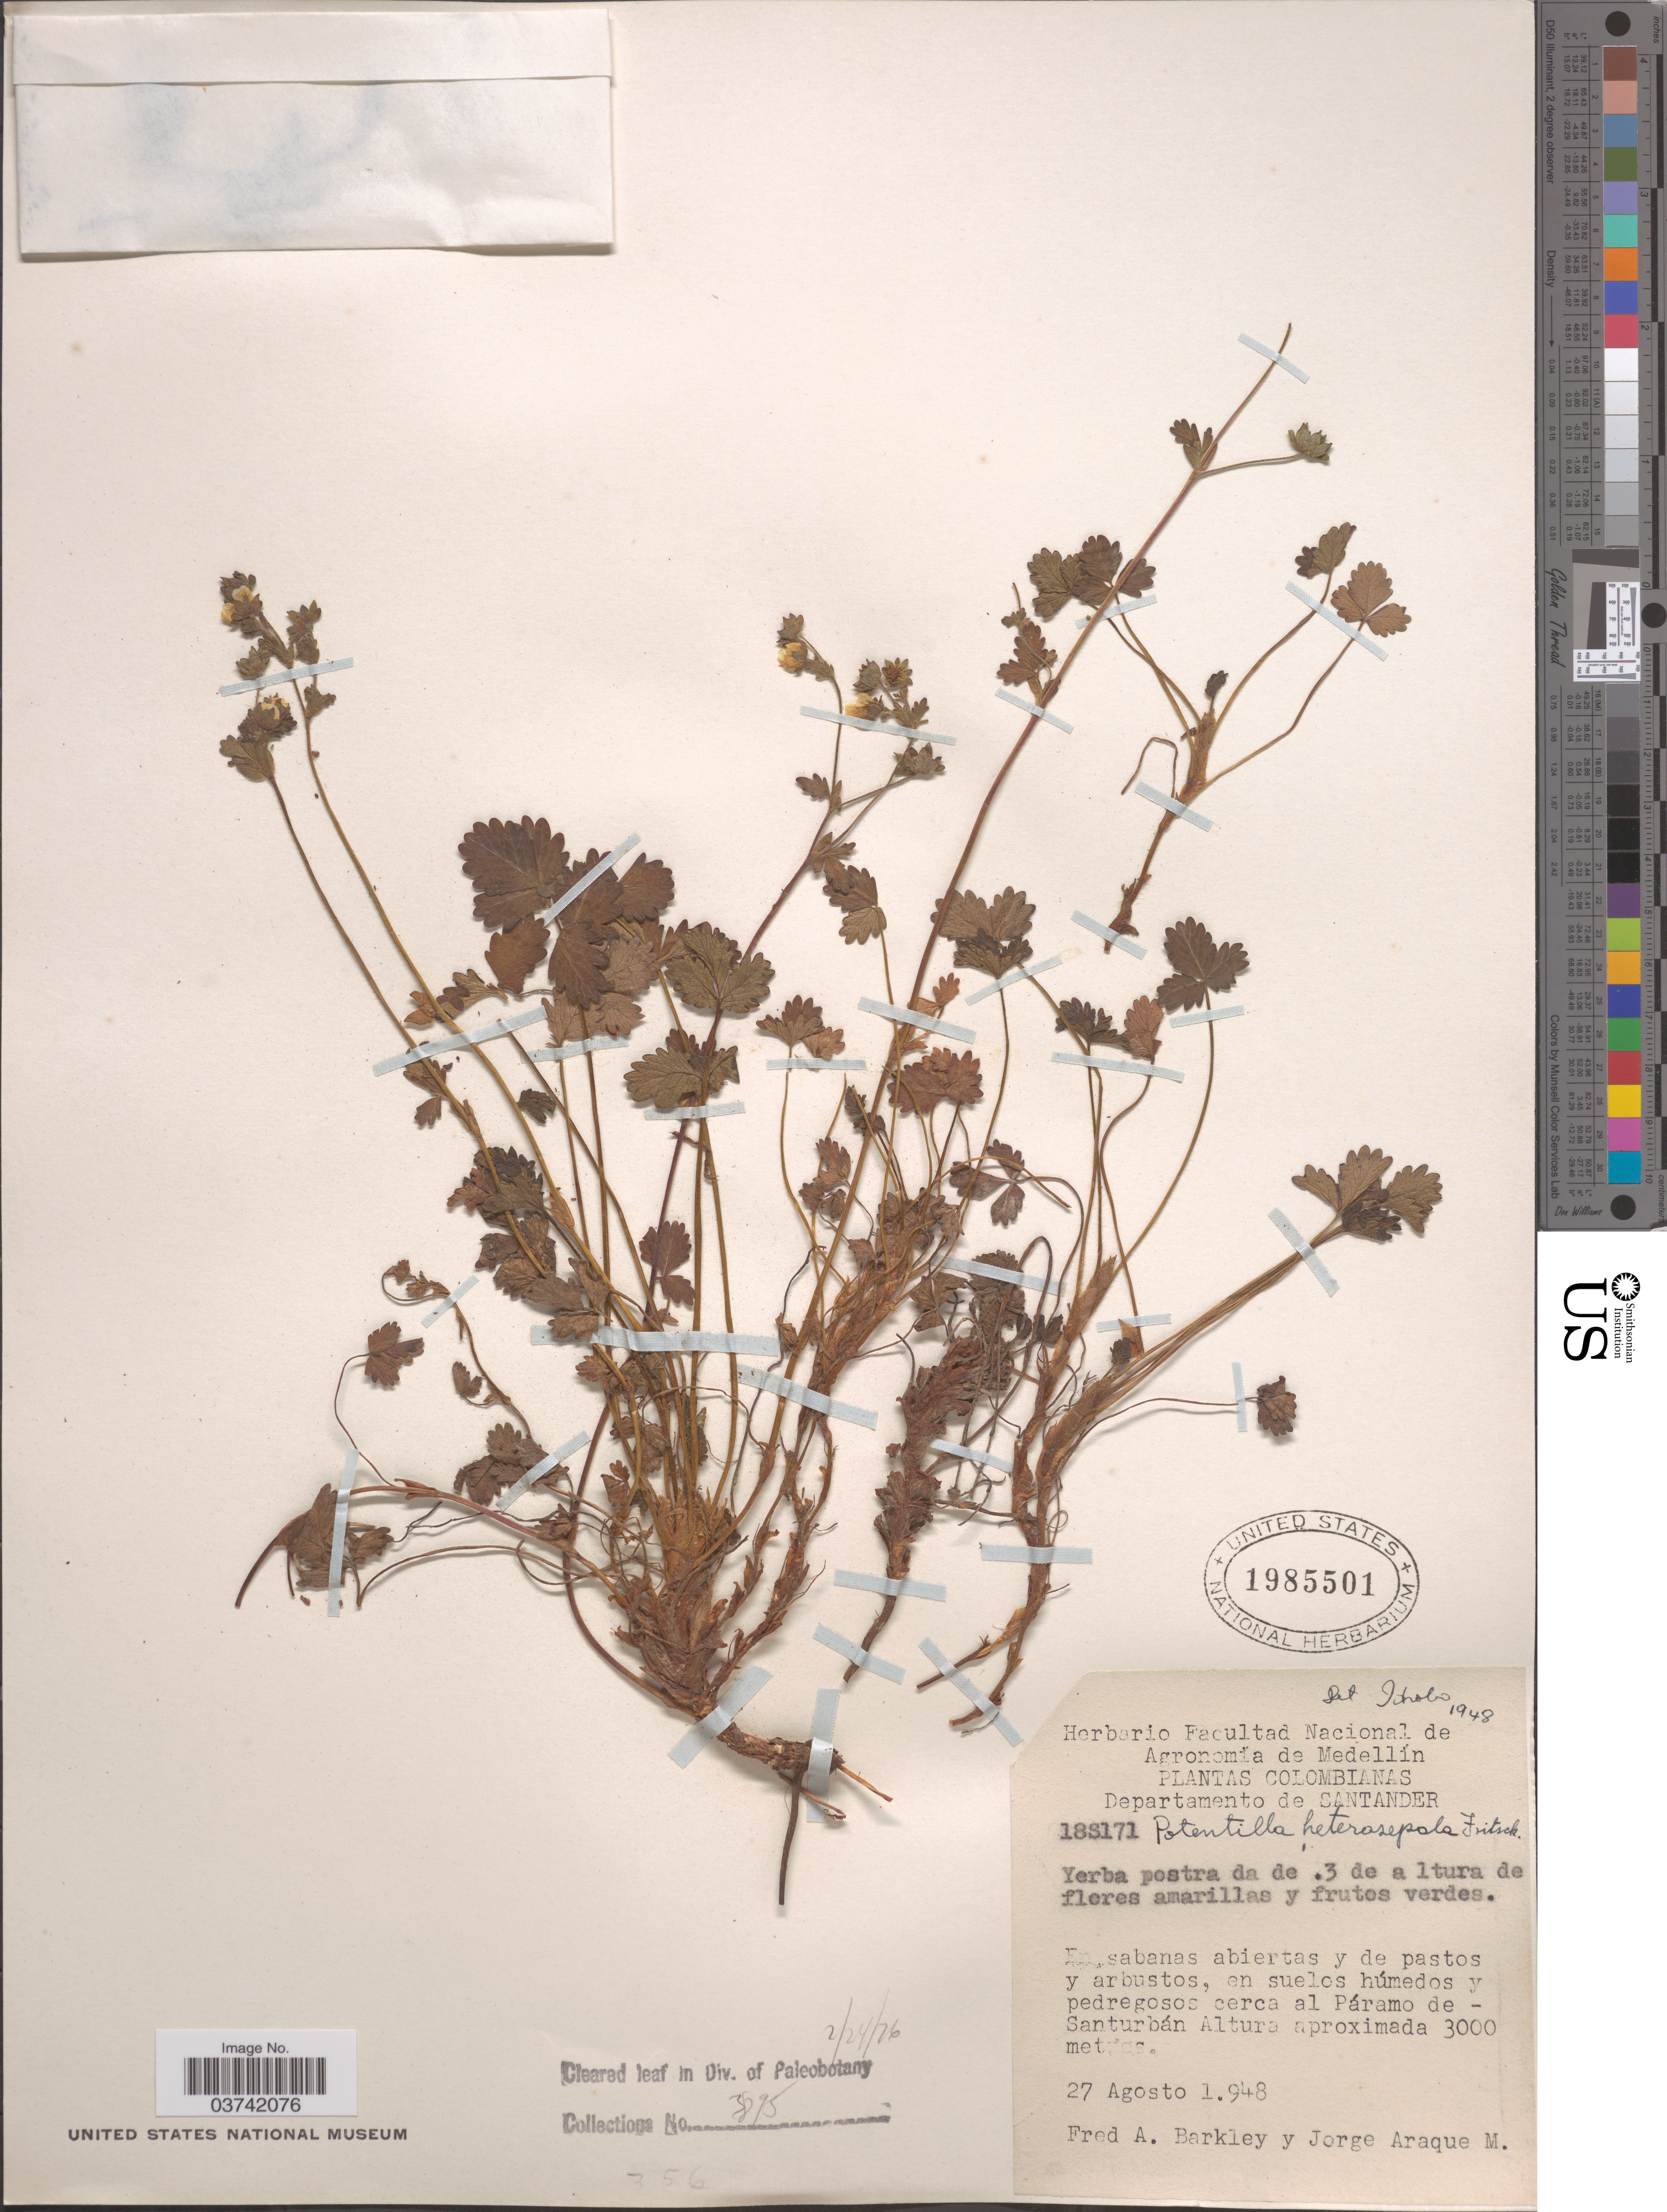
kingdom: Plantae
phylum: Tracheophyta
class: Magnoliopsida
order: Rosales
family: Rosaceae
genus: Potentilla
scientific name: Potentilla heterosepala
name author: Fritsch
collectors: F. A. Barkley & J. Araque Molina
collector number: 18S171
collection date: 1948-08-27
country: Colombia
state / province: Santander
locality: Departamento de Santander. Cerca al Páramo de - Santurbán.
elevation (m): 3000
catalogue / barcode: US 1985501